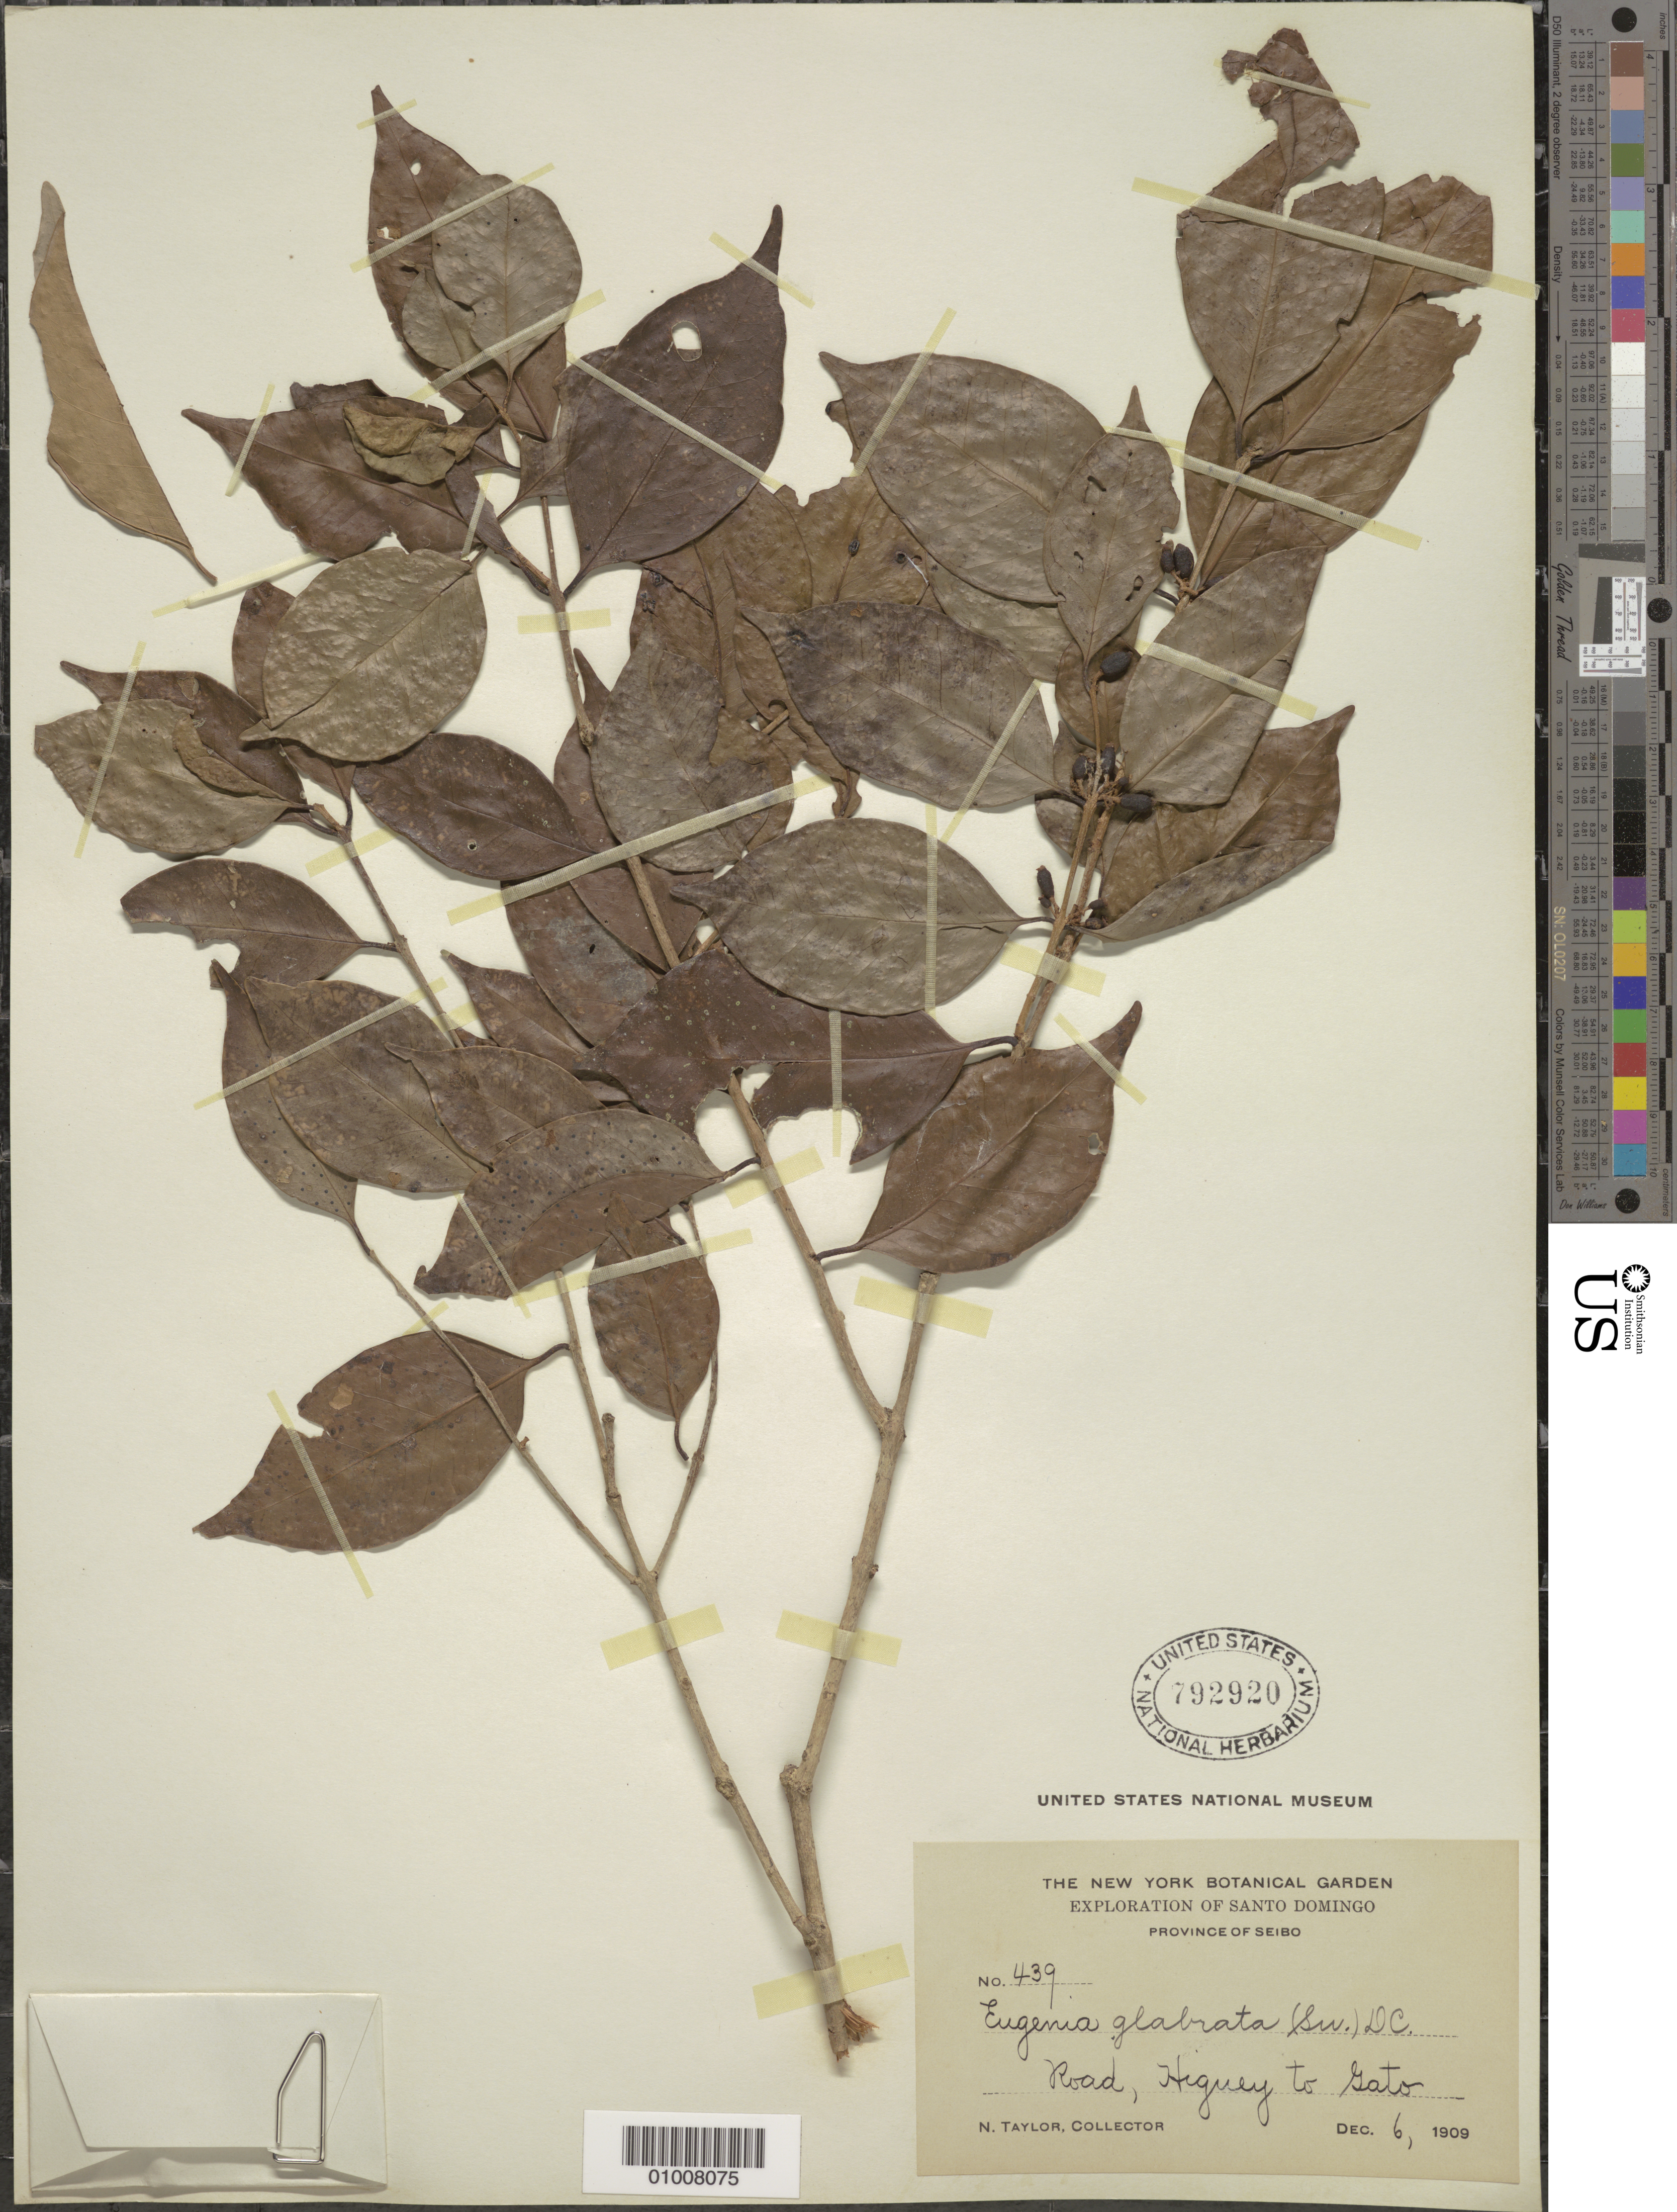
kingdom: Plantae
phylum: Tracheophyta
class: Magnoliopsida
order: Myrtales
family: Myrtaceae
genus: Eugenia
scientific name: Eugenia glabrata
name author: (Sw.) DC.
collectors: N. Taylor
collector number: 439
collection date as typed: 06 Dec 1909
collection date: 1909-12-06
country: Dominican Republic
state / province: El Seibo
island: Hispaniola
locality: Road, Higuey to Gato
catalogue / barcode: US 792920